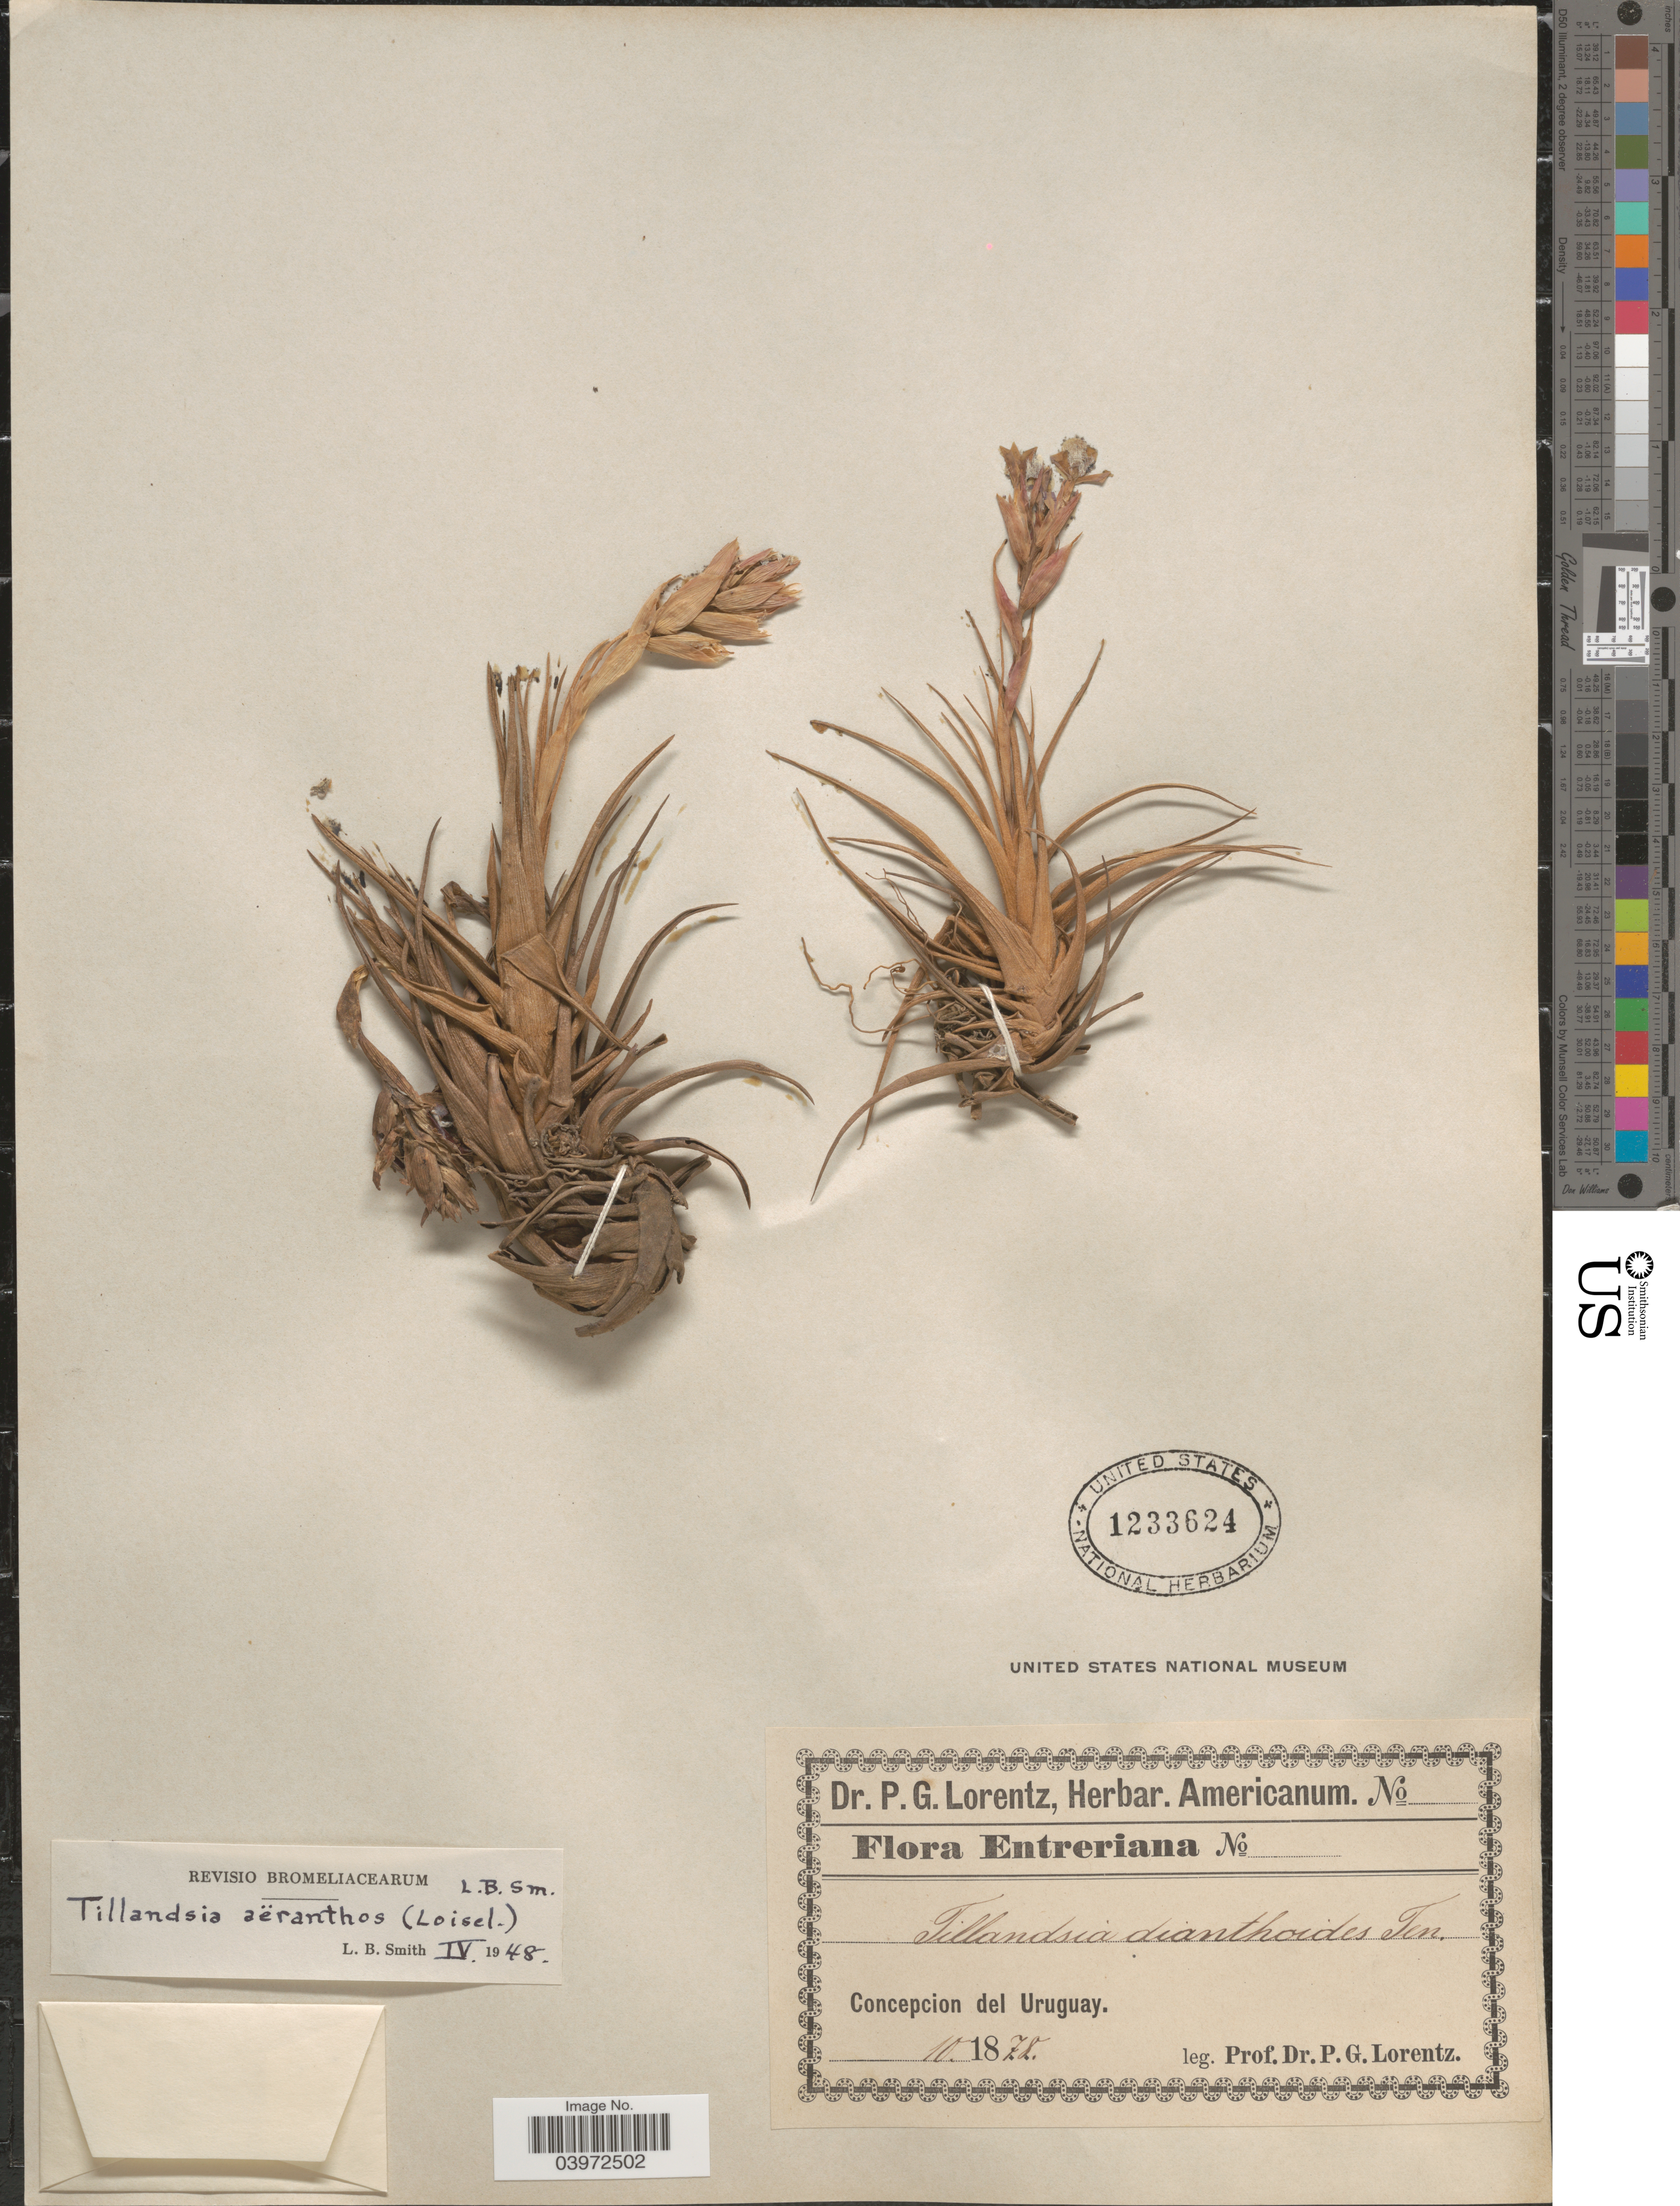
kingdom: Plantae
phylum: Tracheophyta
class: Liliopsida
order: Poales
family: Bromeliaceae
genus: Tillandsia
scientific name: Tillandsia aeranthos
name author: (Loisel.) L.B. Sm.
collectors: P. G. Lorentz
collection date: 1878-10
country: Paraguay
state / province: Concepcion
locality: Entreriana.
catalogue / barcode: US 1233624